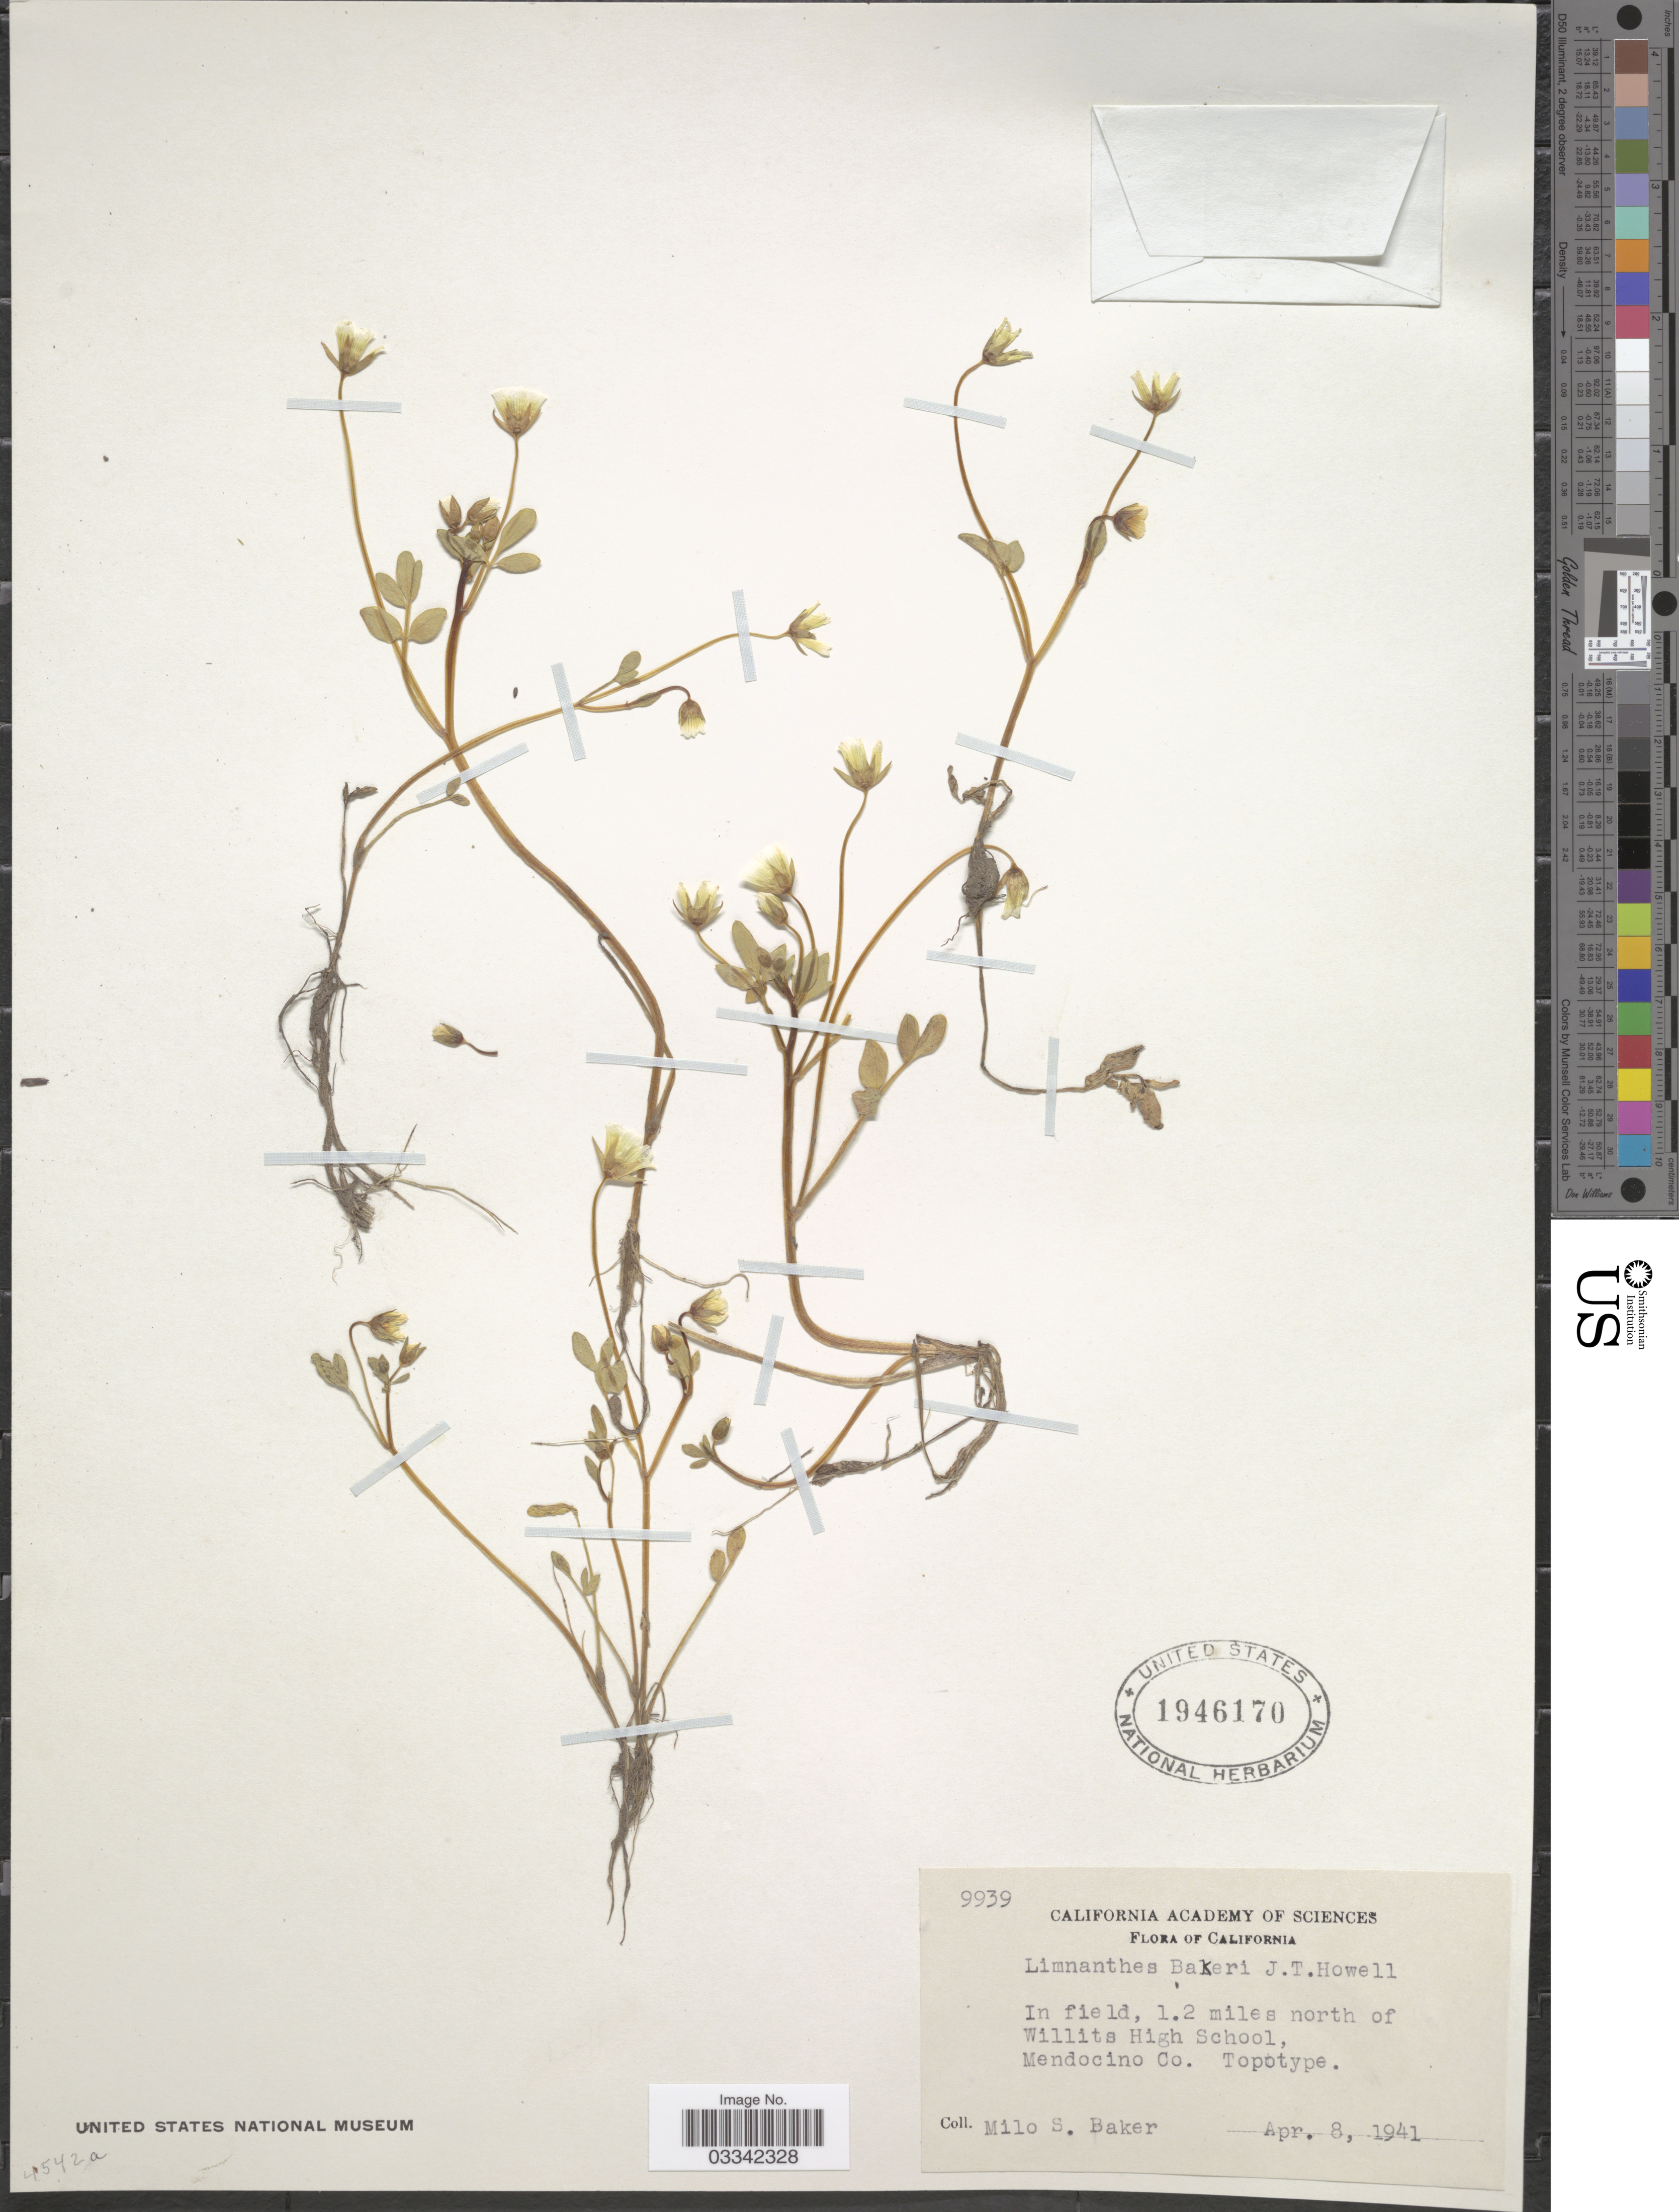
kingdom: Plantae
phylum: Tracheophyta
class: Magnoliopsida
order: Brassicales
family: Limnanthaceae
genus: Limnanthes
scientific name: Limnanthes bakeri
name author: J.T. Howell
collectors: M. S. Baker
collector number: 9939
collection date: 1941-04-08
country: United States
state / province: California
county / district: Mendocino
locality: In field, 1.2 miles north of Willits High School, Mendocino Co.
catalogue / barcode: US 1946170